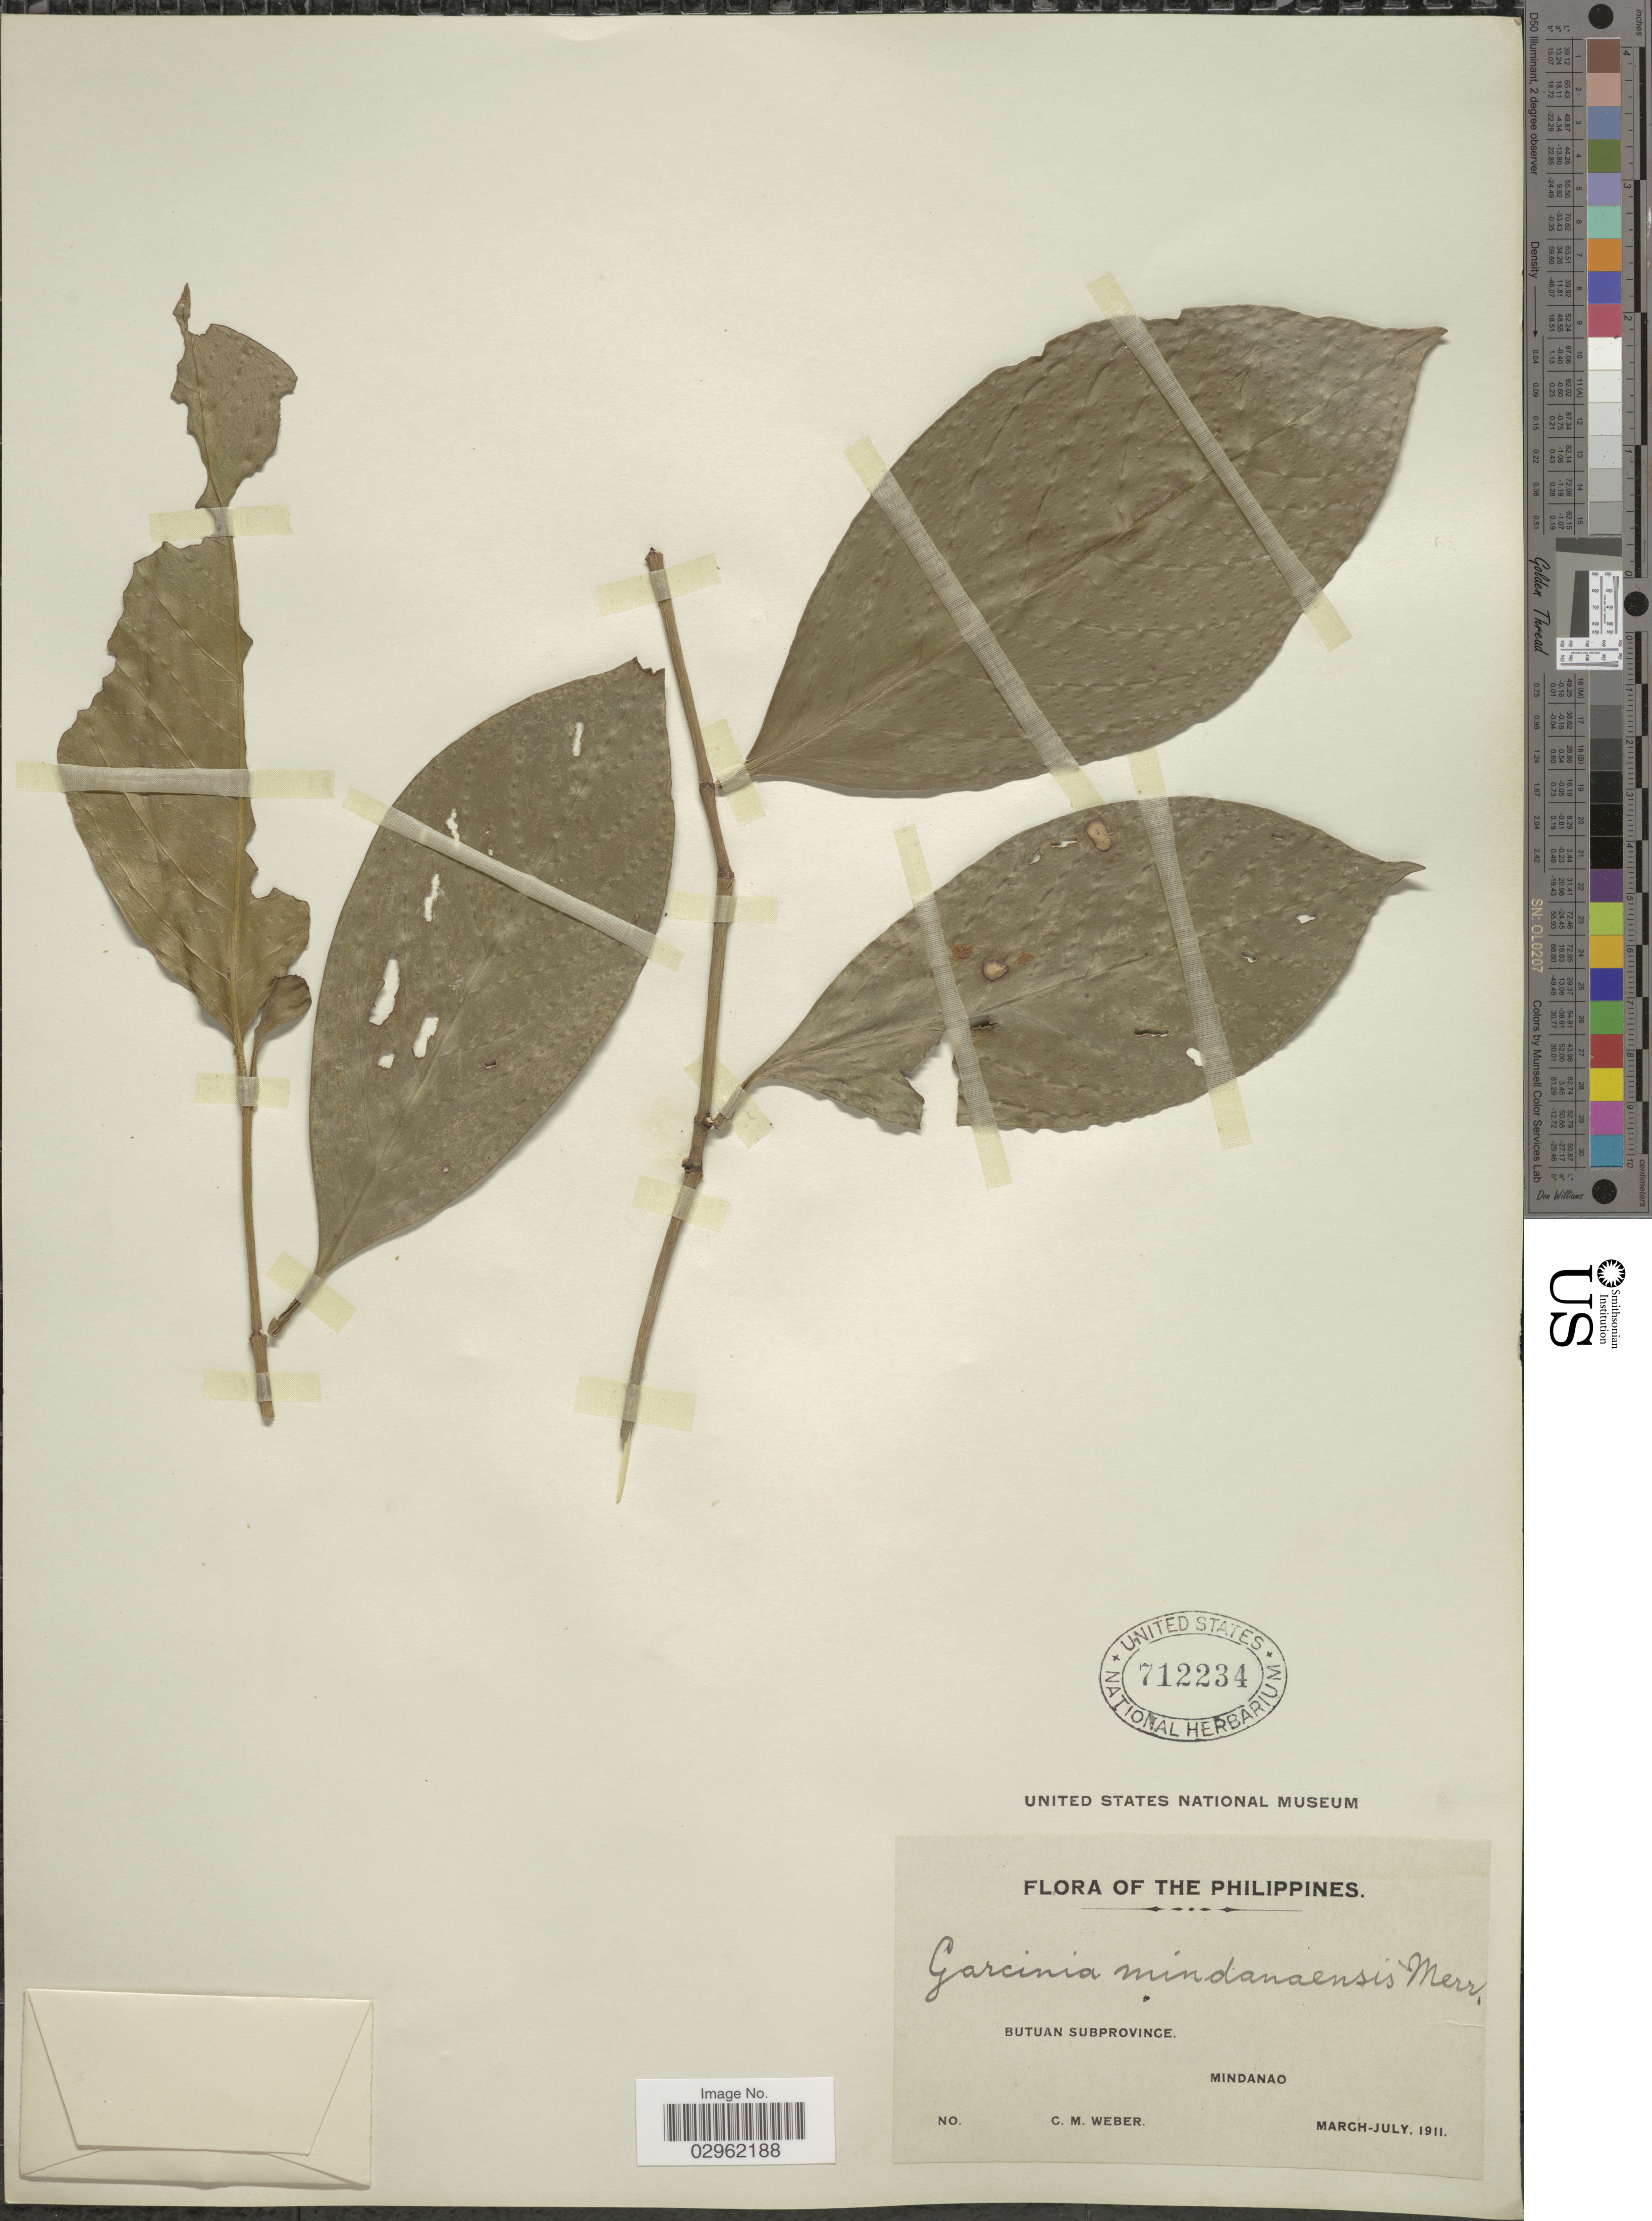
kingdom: Plantae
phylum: Tracheophyta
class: Magnoliopsida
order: Malpighiales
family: Clusiaceae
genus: Garcinia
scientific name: Garcinia mindanaensis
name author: Merr.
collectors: C. M. Weber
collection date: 1911-03/1911-07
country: Philippines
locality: Butuan Subprovince. Mindanao.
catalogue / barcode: US 712234